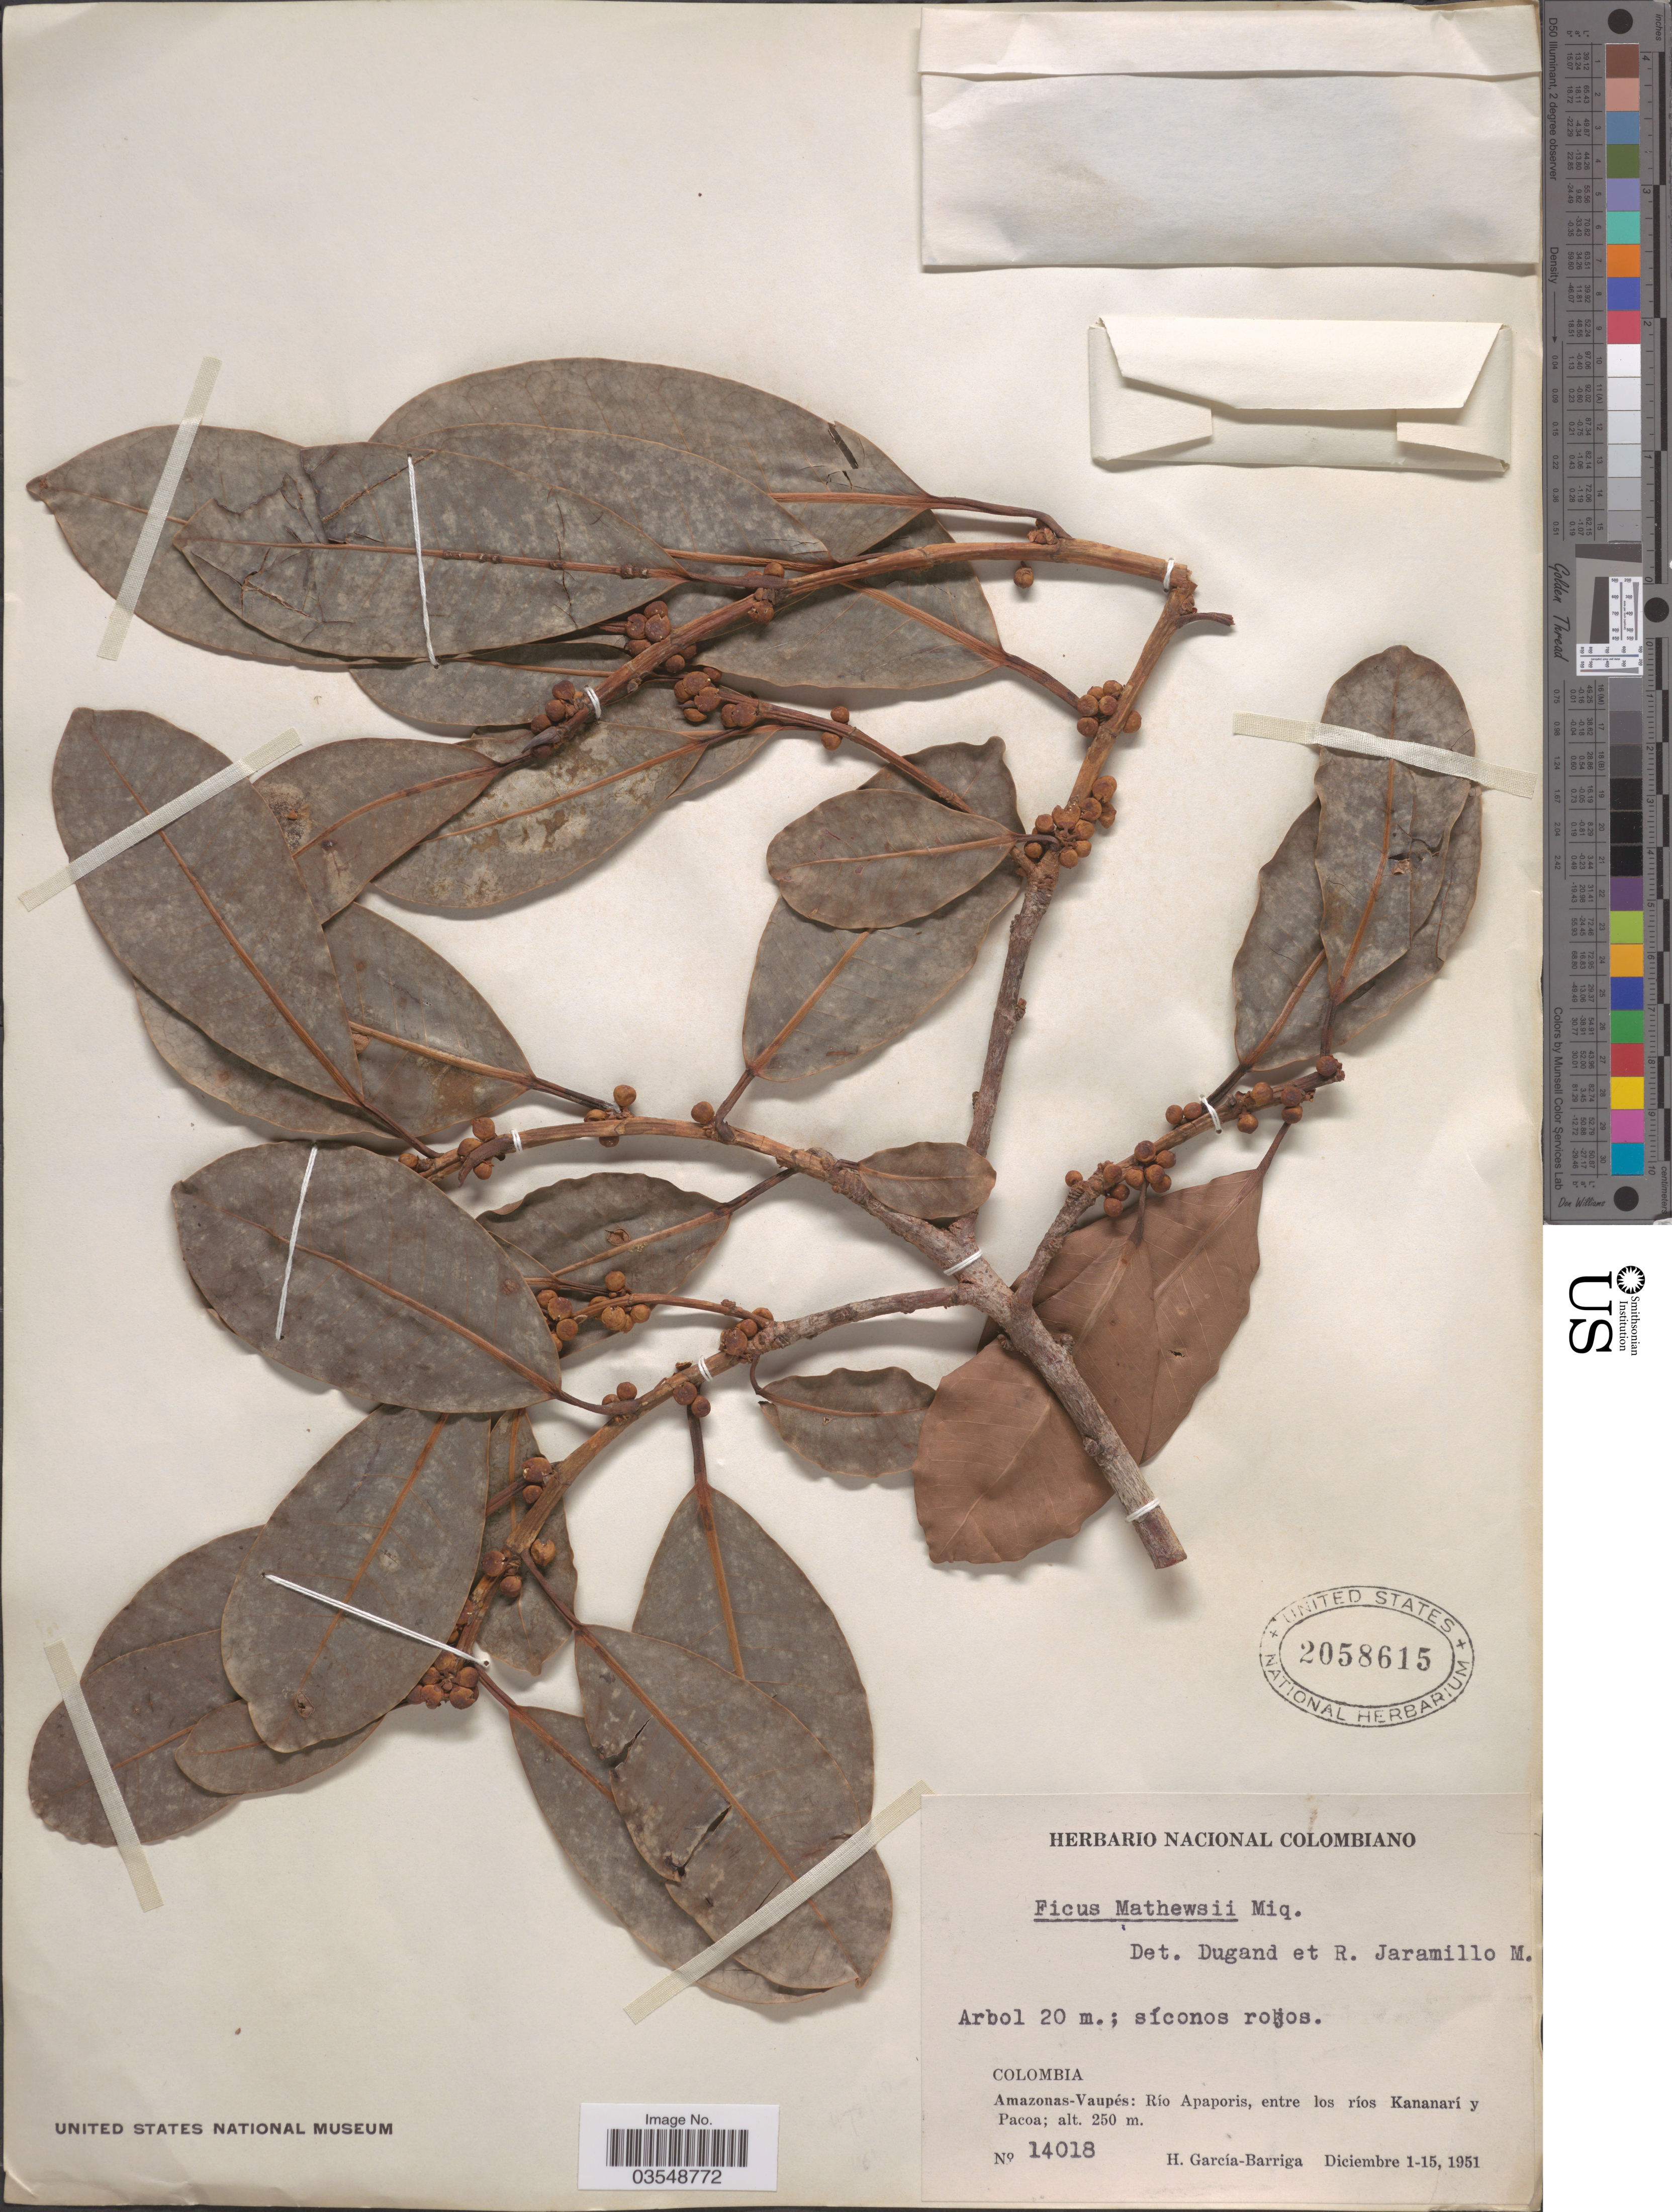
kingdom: Plantae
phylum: Tracheophyta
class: Magnoliopsida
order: Rosales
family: Moraceae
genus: Ficus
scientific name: Ficus mathewsii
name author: (Miq.) Miq.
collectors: H. García Barriga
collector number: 14018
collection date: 1951-12-01/1951-12-15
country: Colombia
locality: Amazonas- Vaupés: Río Apaporis, entre los ríos Kananarí y Pacoa.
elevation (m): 250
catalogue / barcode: US 2058615